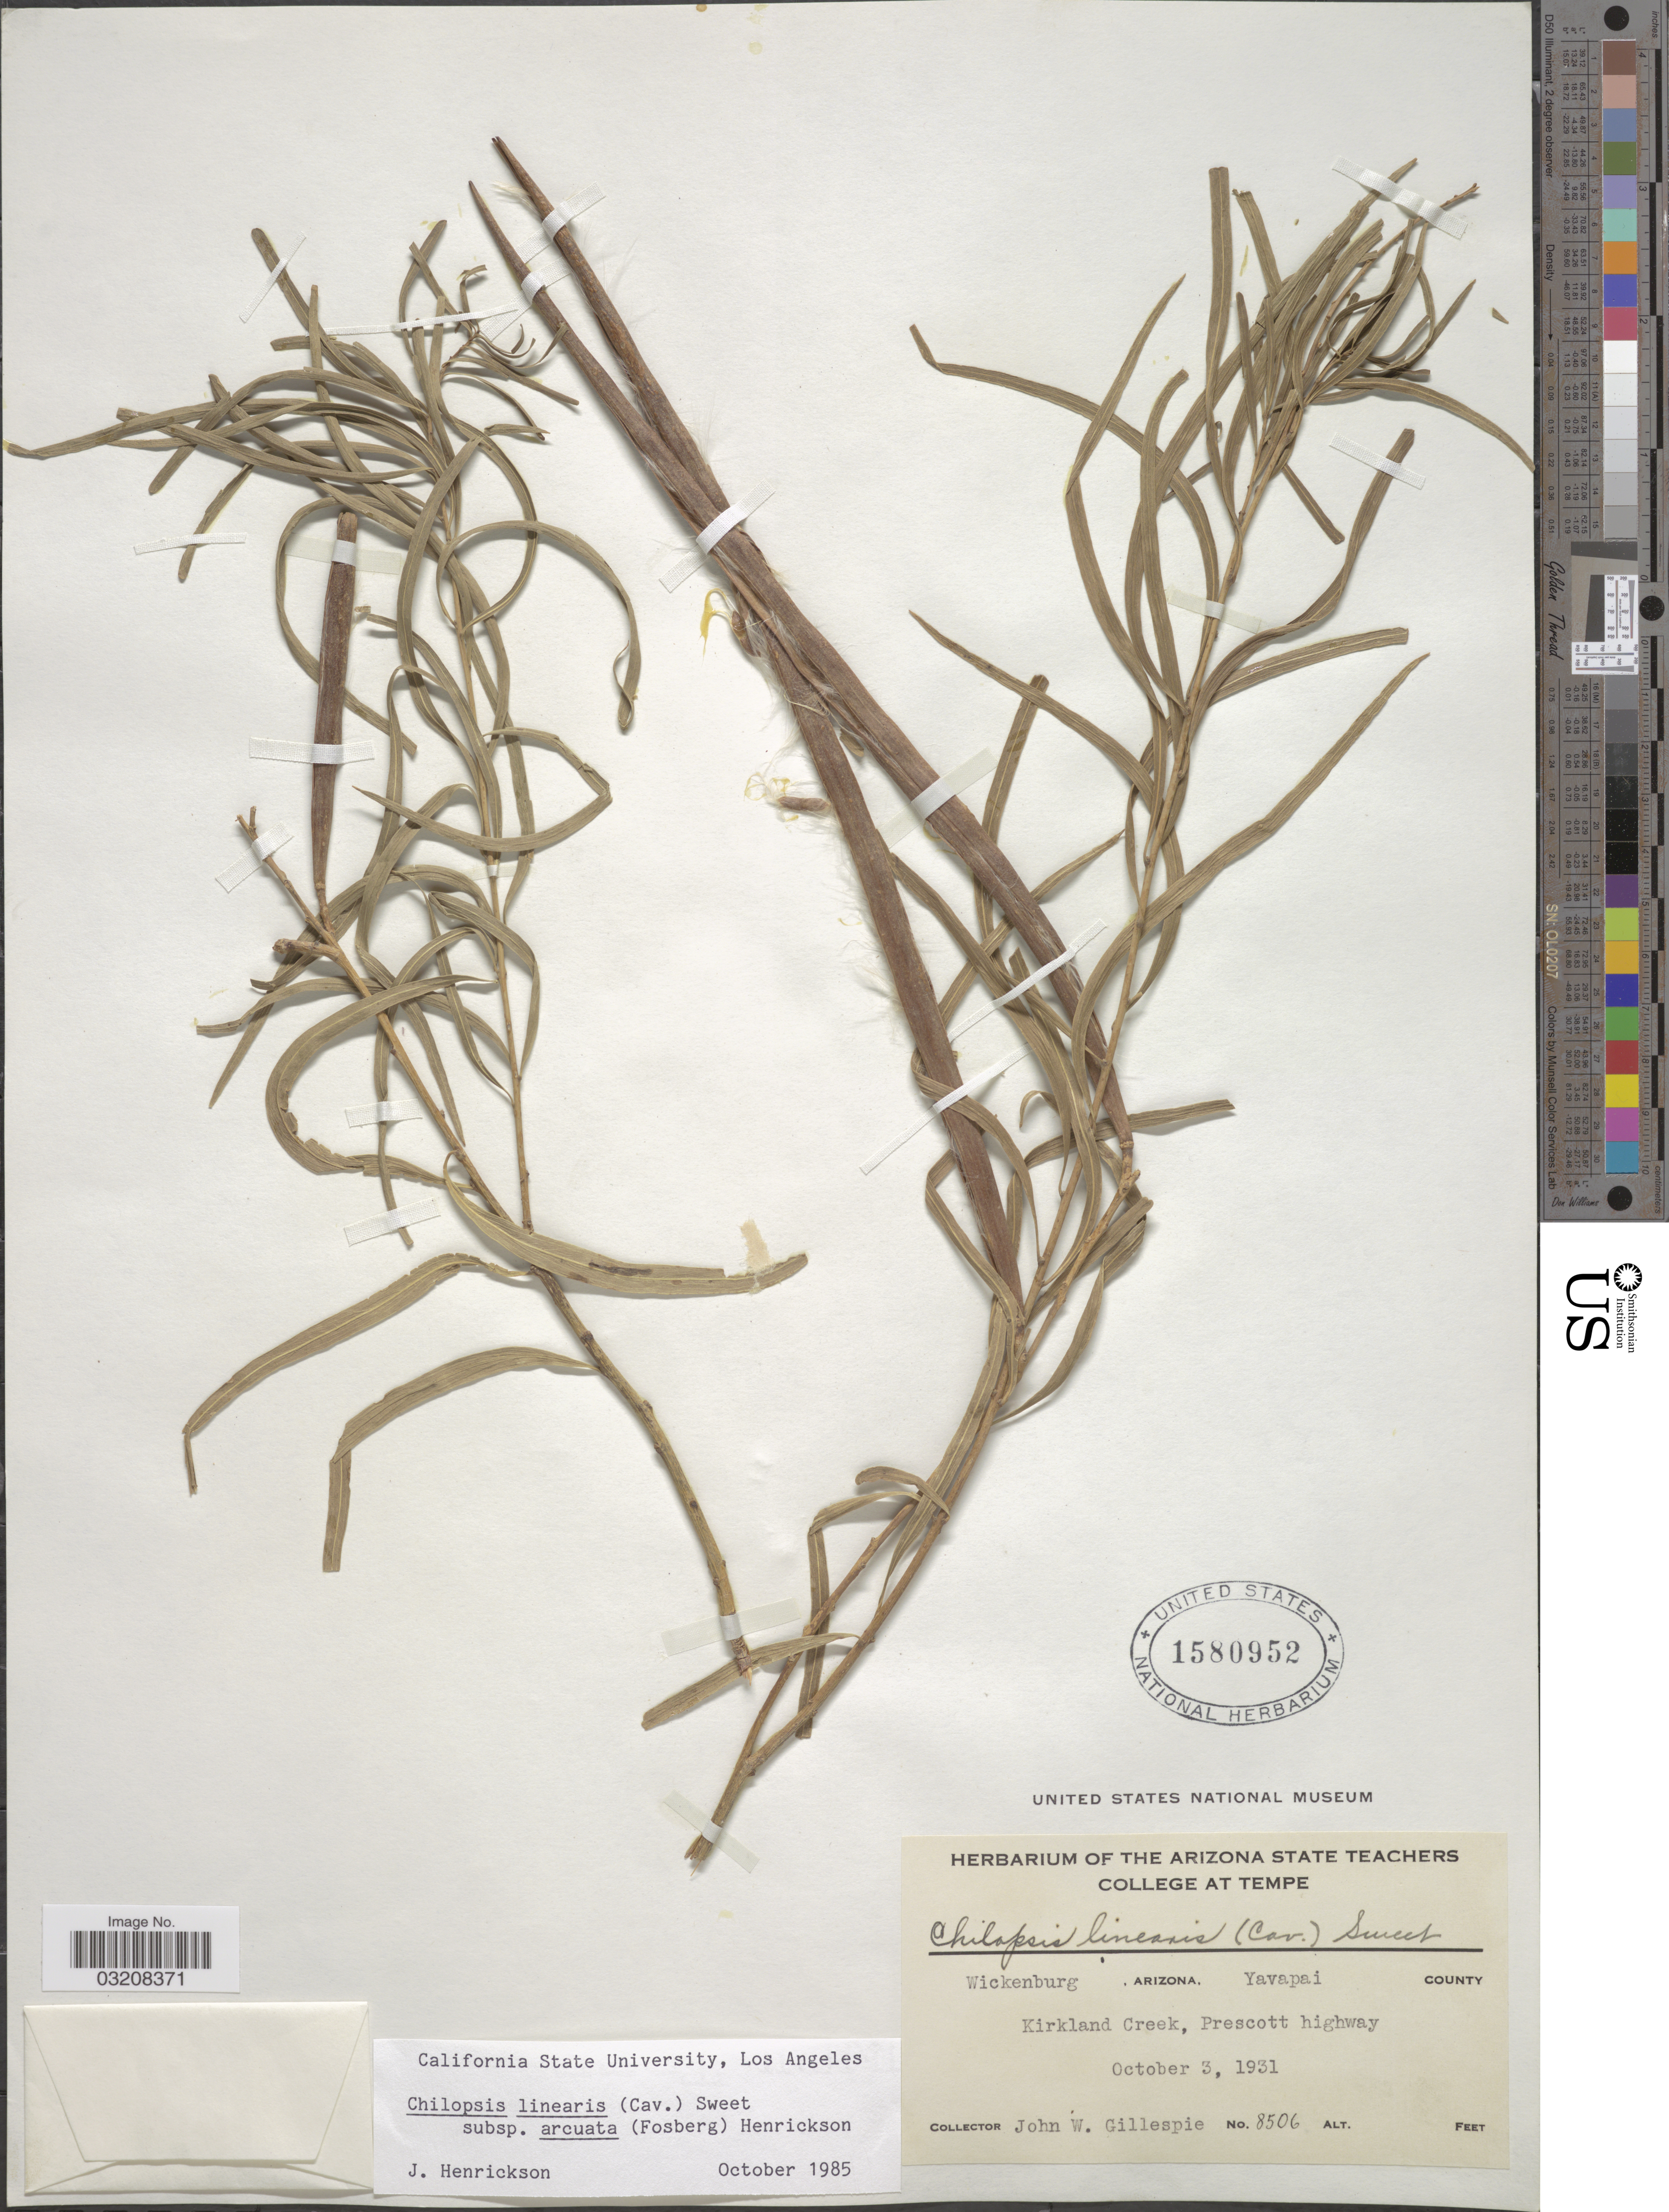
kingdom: Plantae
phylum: Tracheophyta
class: Magnoliopsida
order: Lamiales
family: Bignoniaceae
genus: Chilopsis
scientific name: Chilopsis linearis subsp. arcuata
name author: (Fosberg) Henrickson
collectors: J. W. Gillespie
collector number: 8506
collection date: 1931-10-03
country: United States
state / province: Arizona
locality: Wickenburg, Yavapai County. Kirkland Creek, Prescott highway.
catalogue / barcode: US 1580952